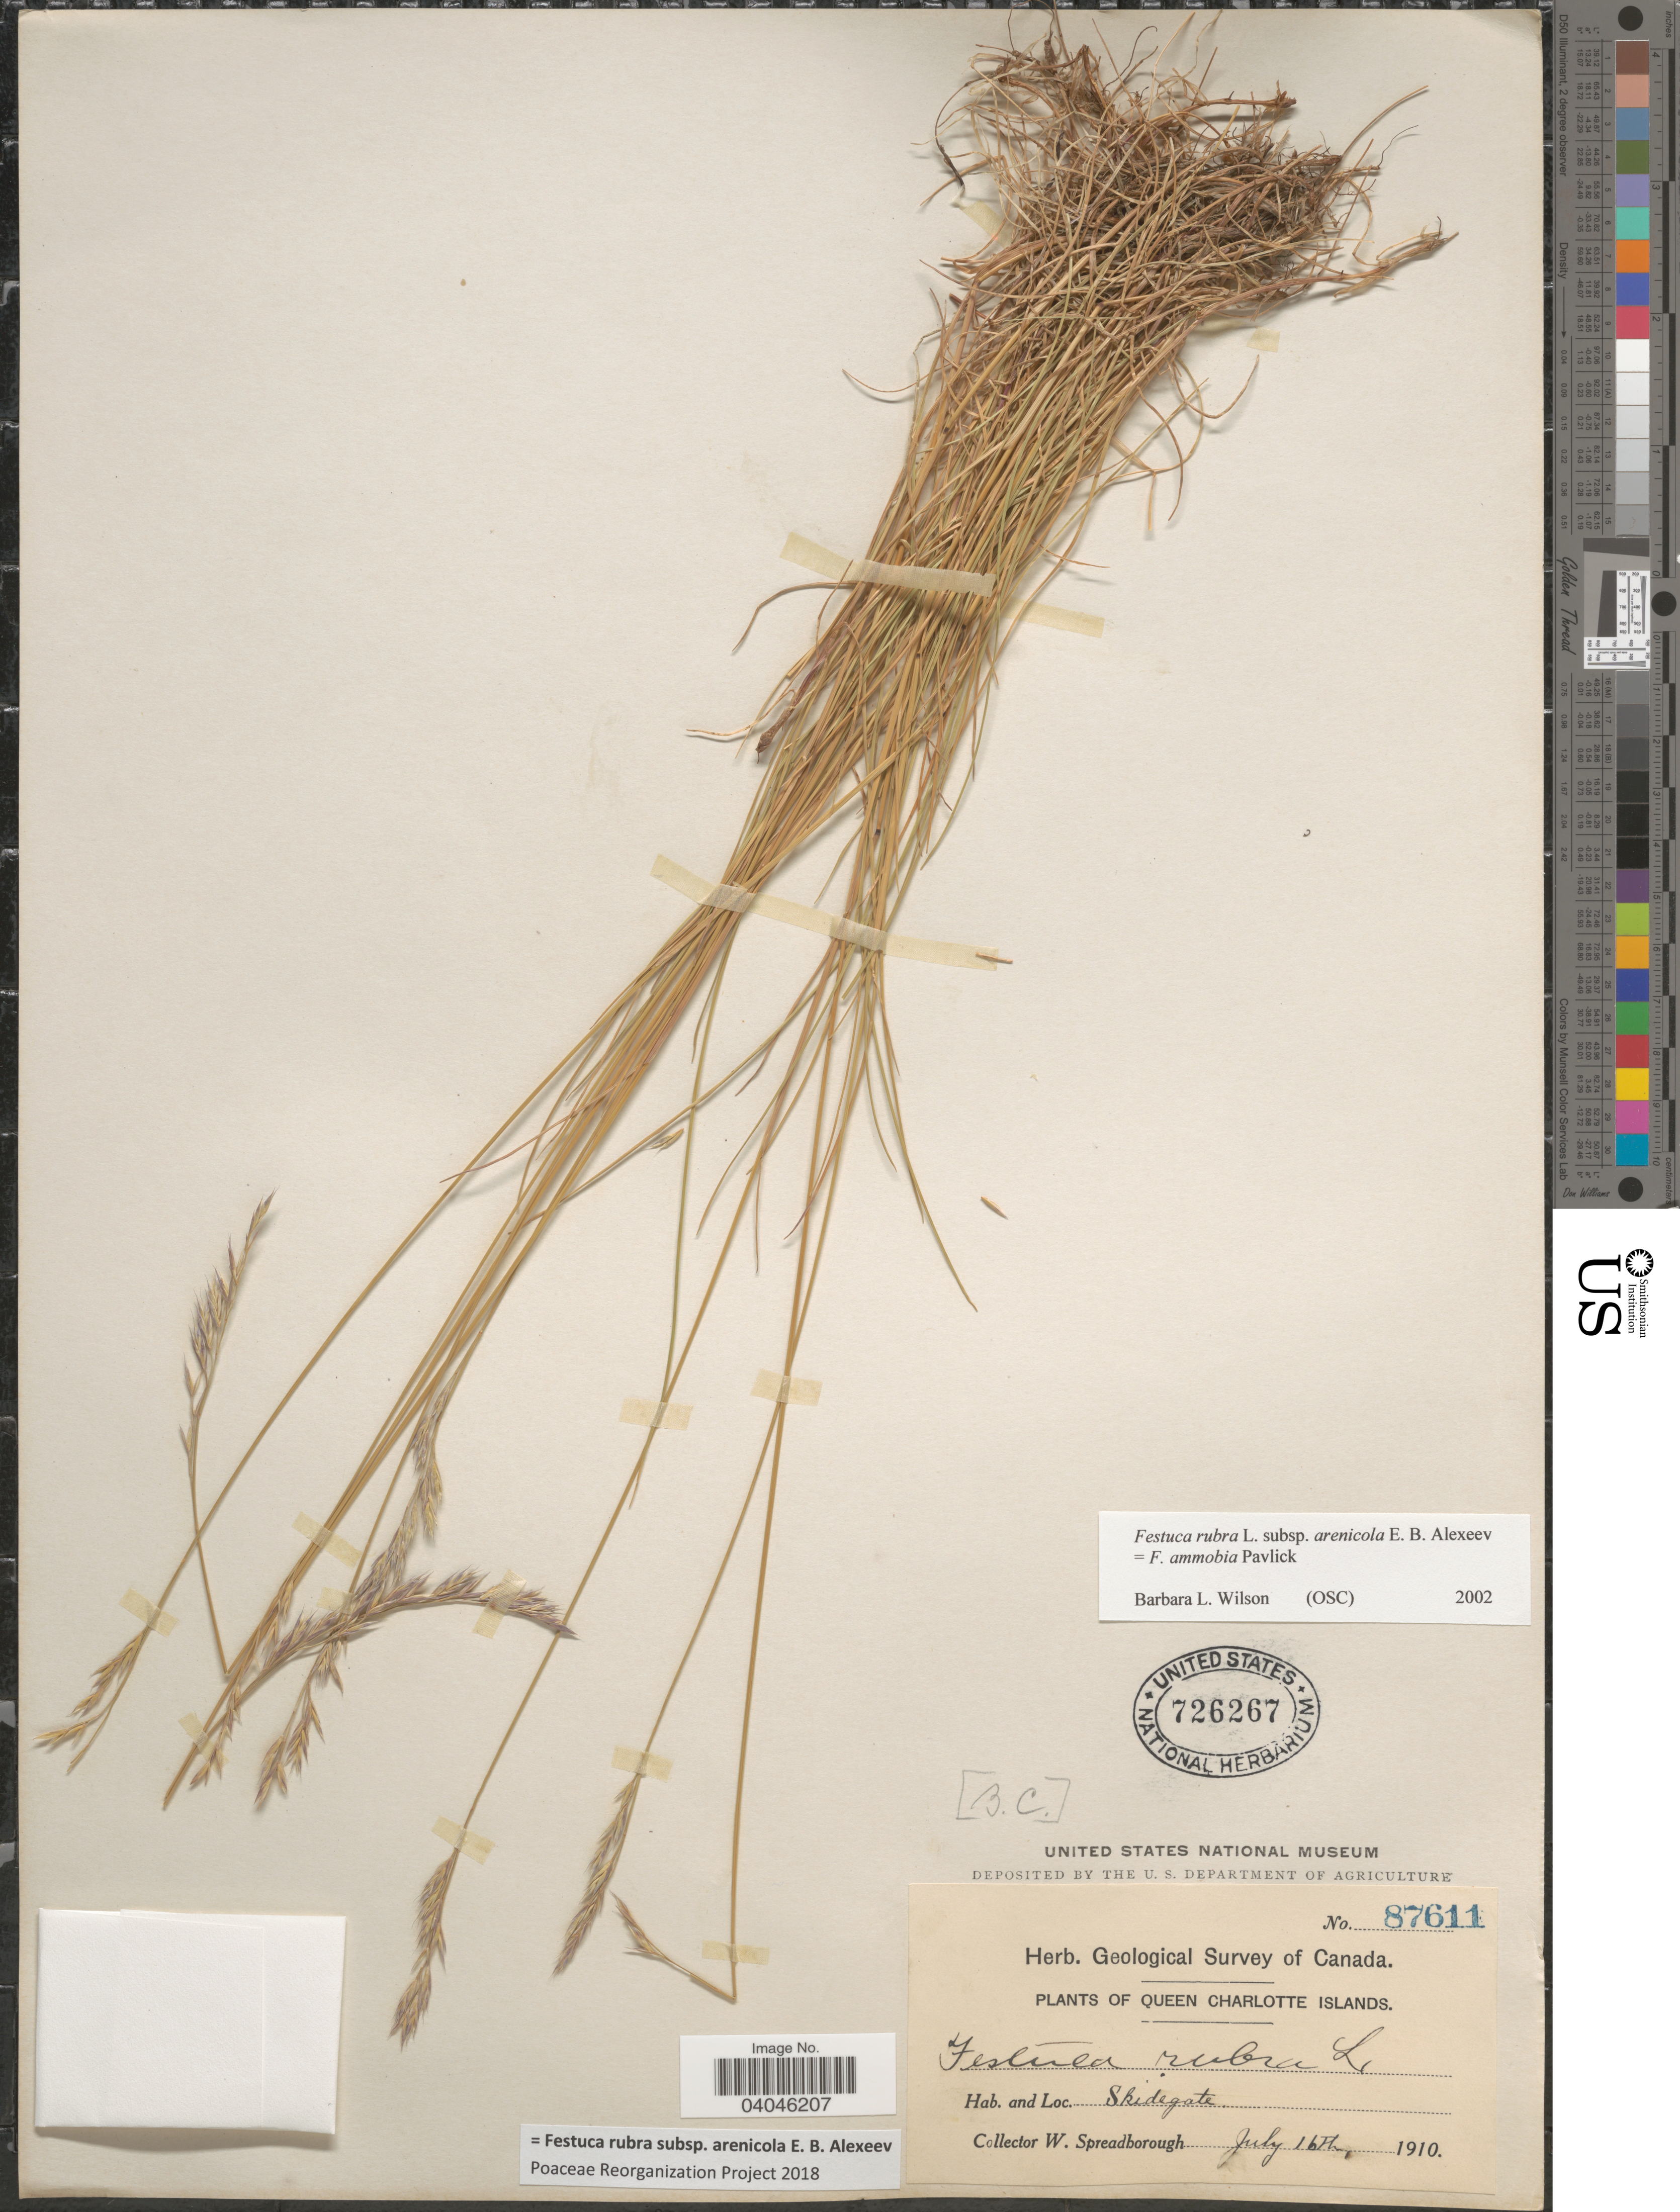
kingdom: Plantae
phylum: Tracheophyta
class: Liliopsida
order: Poales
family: Poaceae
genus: Festuca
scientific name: Festuca rubra subsp. arenicola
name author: E.B. Alexeev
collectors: W. Spreadborough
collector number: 87611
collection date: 1910-07-16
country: Canada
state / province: British Columbia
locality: Queen Charlotte Islands. Skidegate.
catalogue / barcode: US 726267